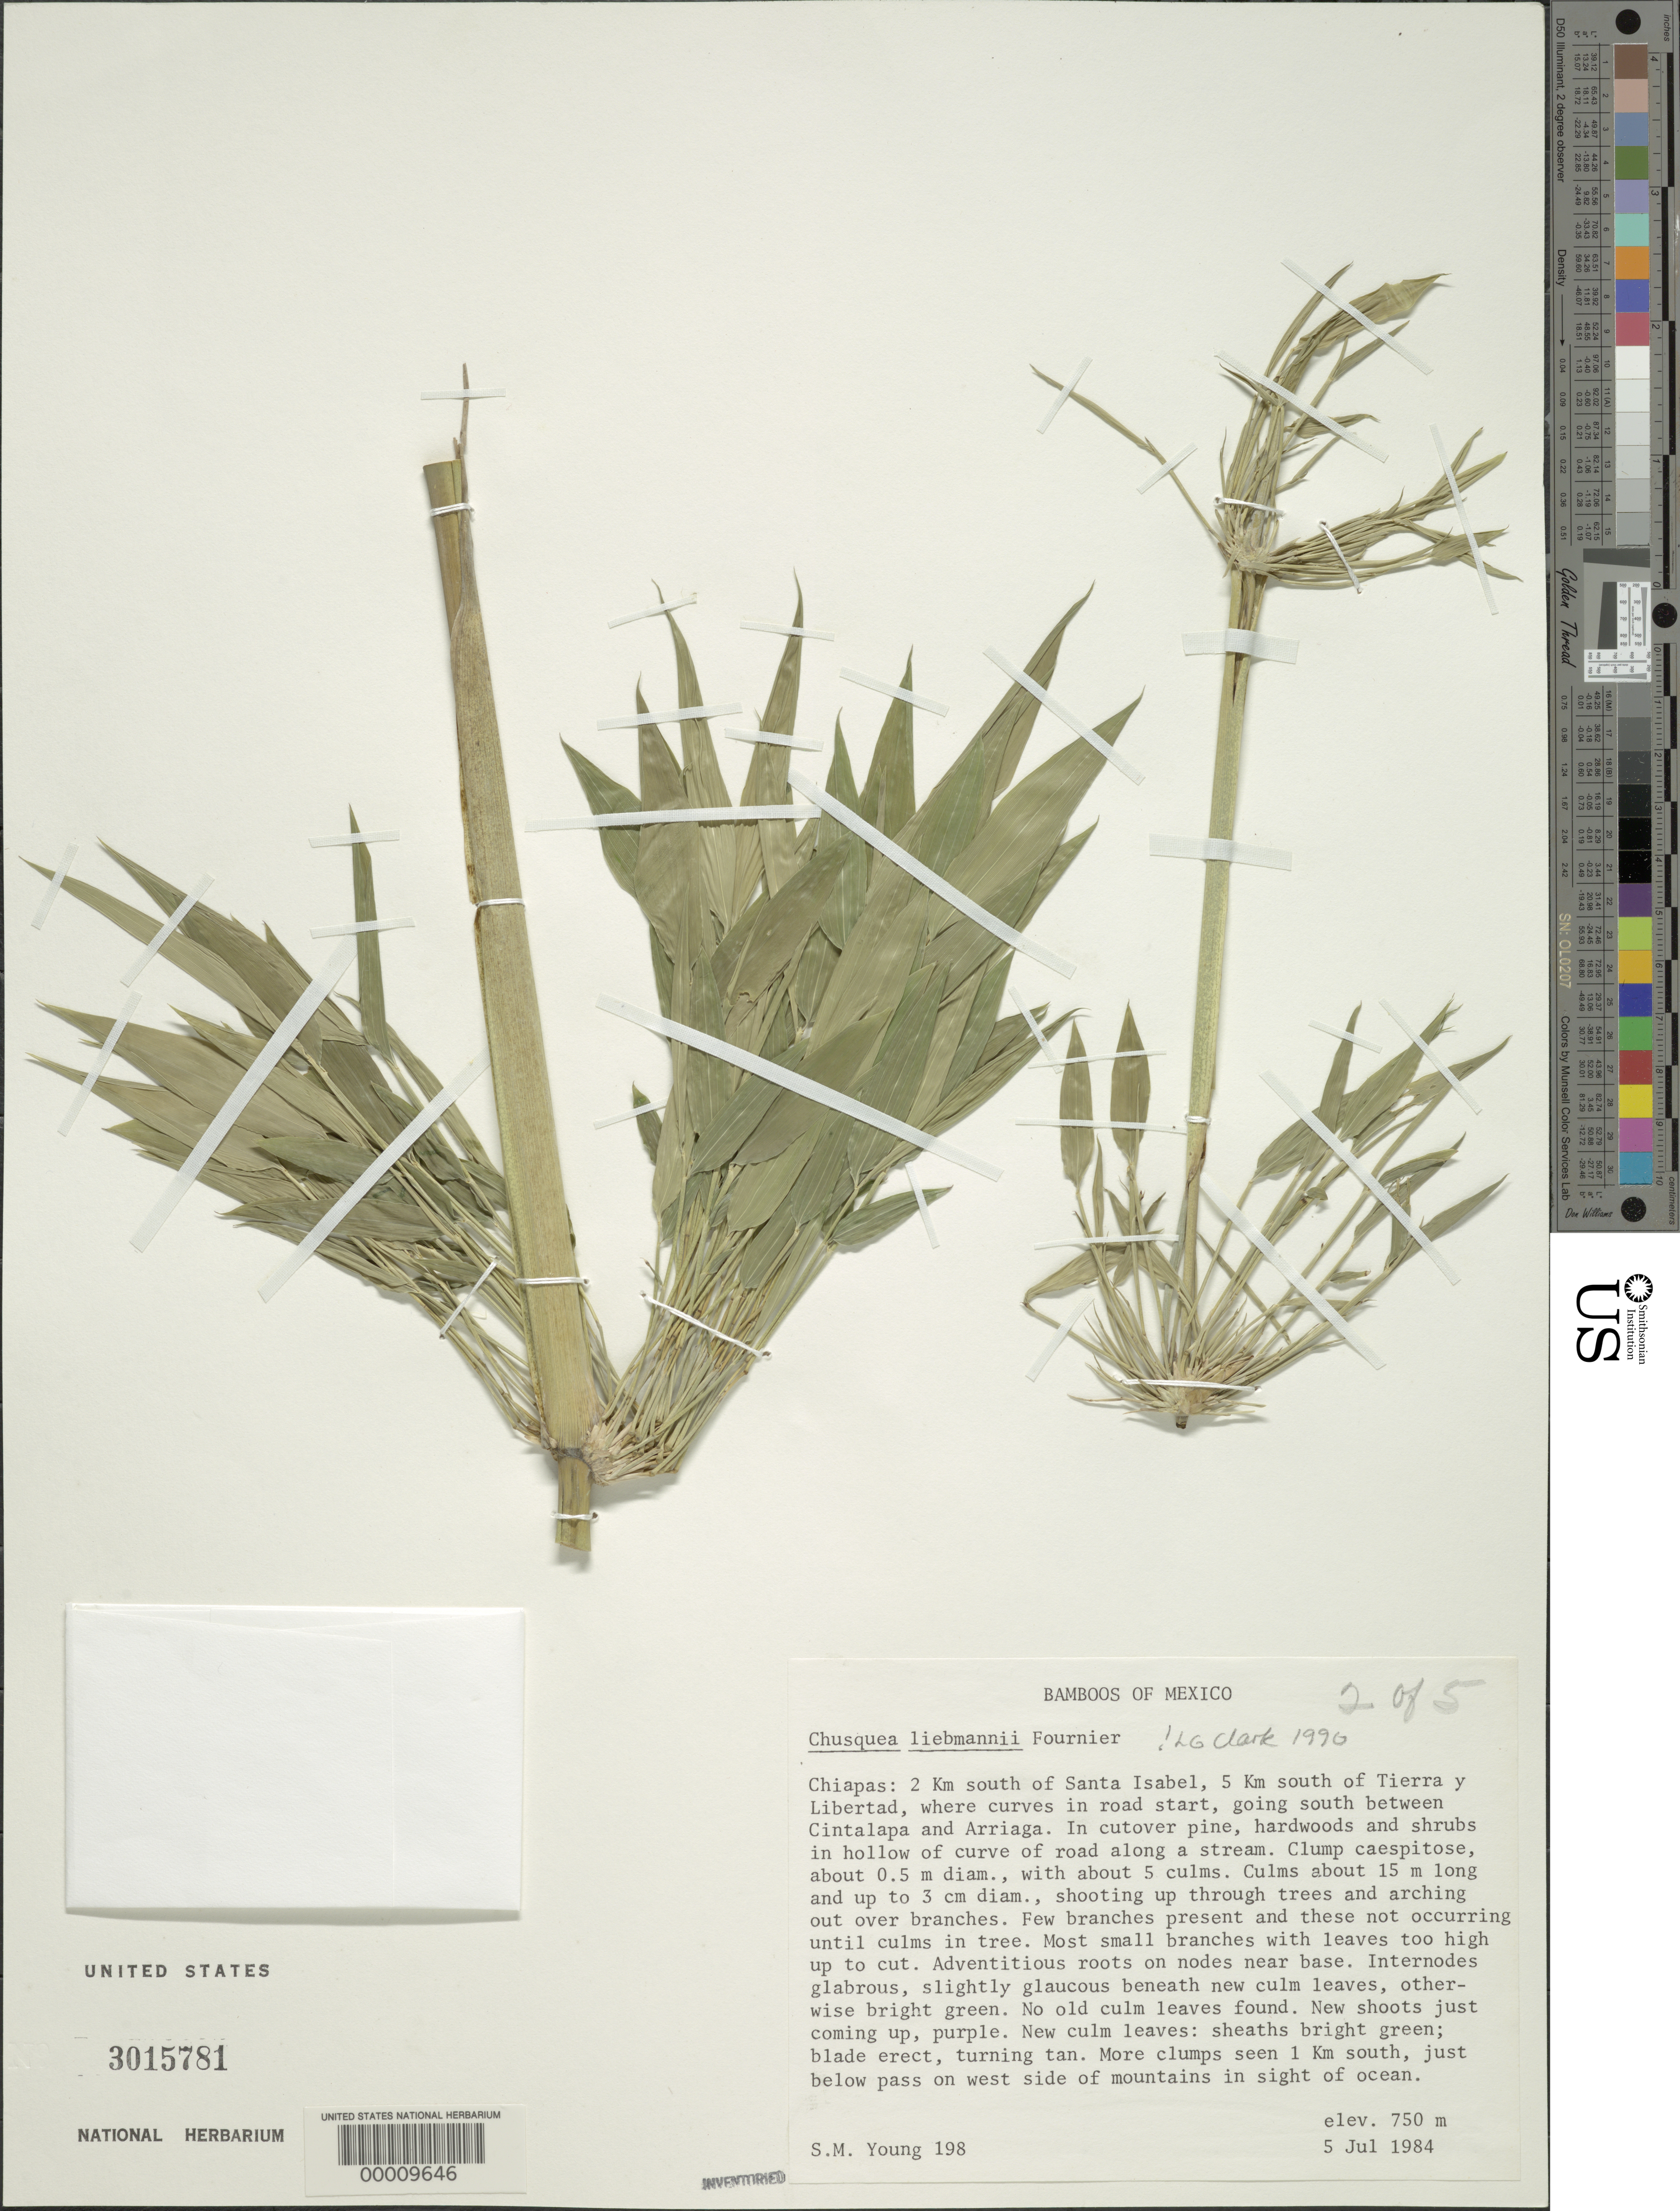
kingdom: Plantae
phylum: Tracheophyta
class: Liliopsida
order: Poales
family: Poaceae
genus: Chusquea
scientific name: Chusquea liebmannii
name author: E. Fourn.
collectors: S. Young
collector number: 198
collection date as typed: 05 Jul 1984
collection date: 1984-07-05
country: Mexico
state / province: Chiapas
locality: Santa isabel, tierra, libertad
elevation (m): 750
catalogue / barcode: US 3015781